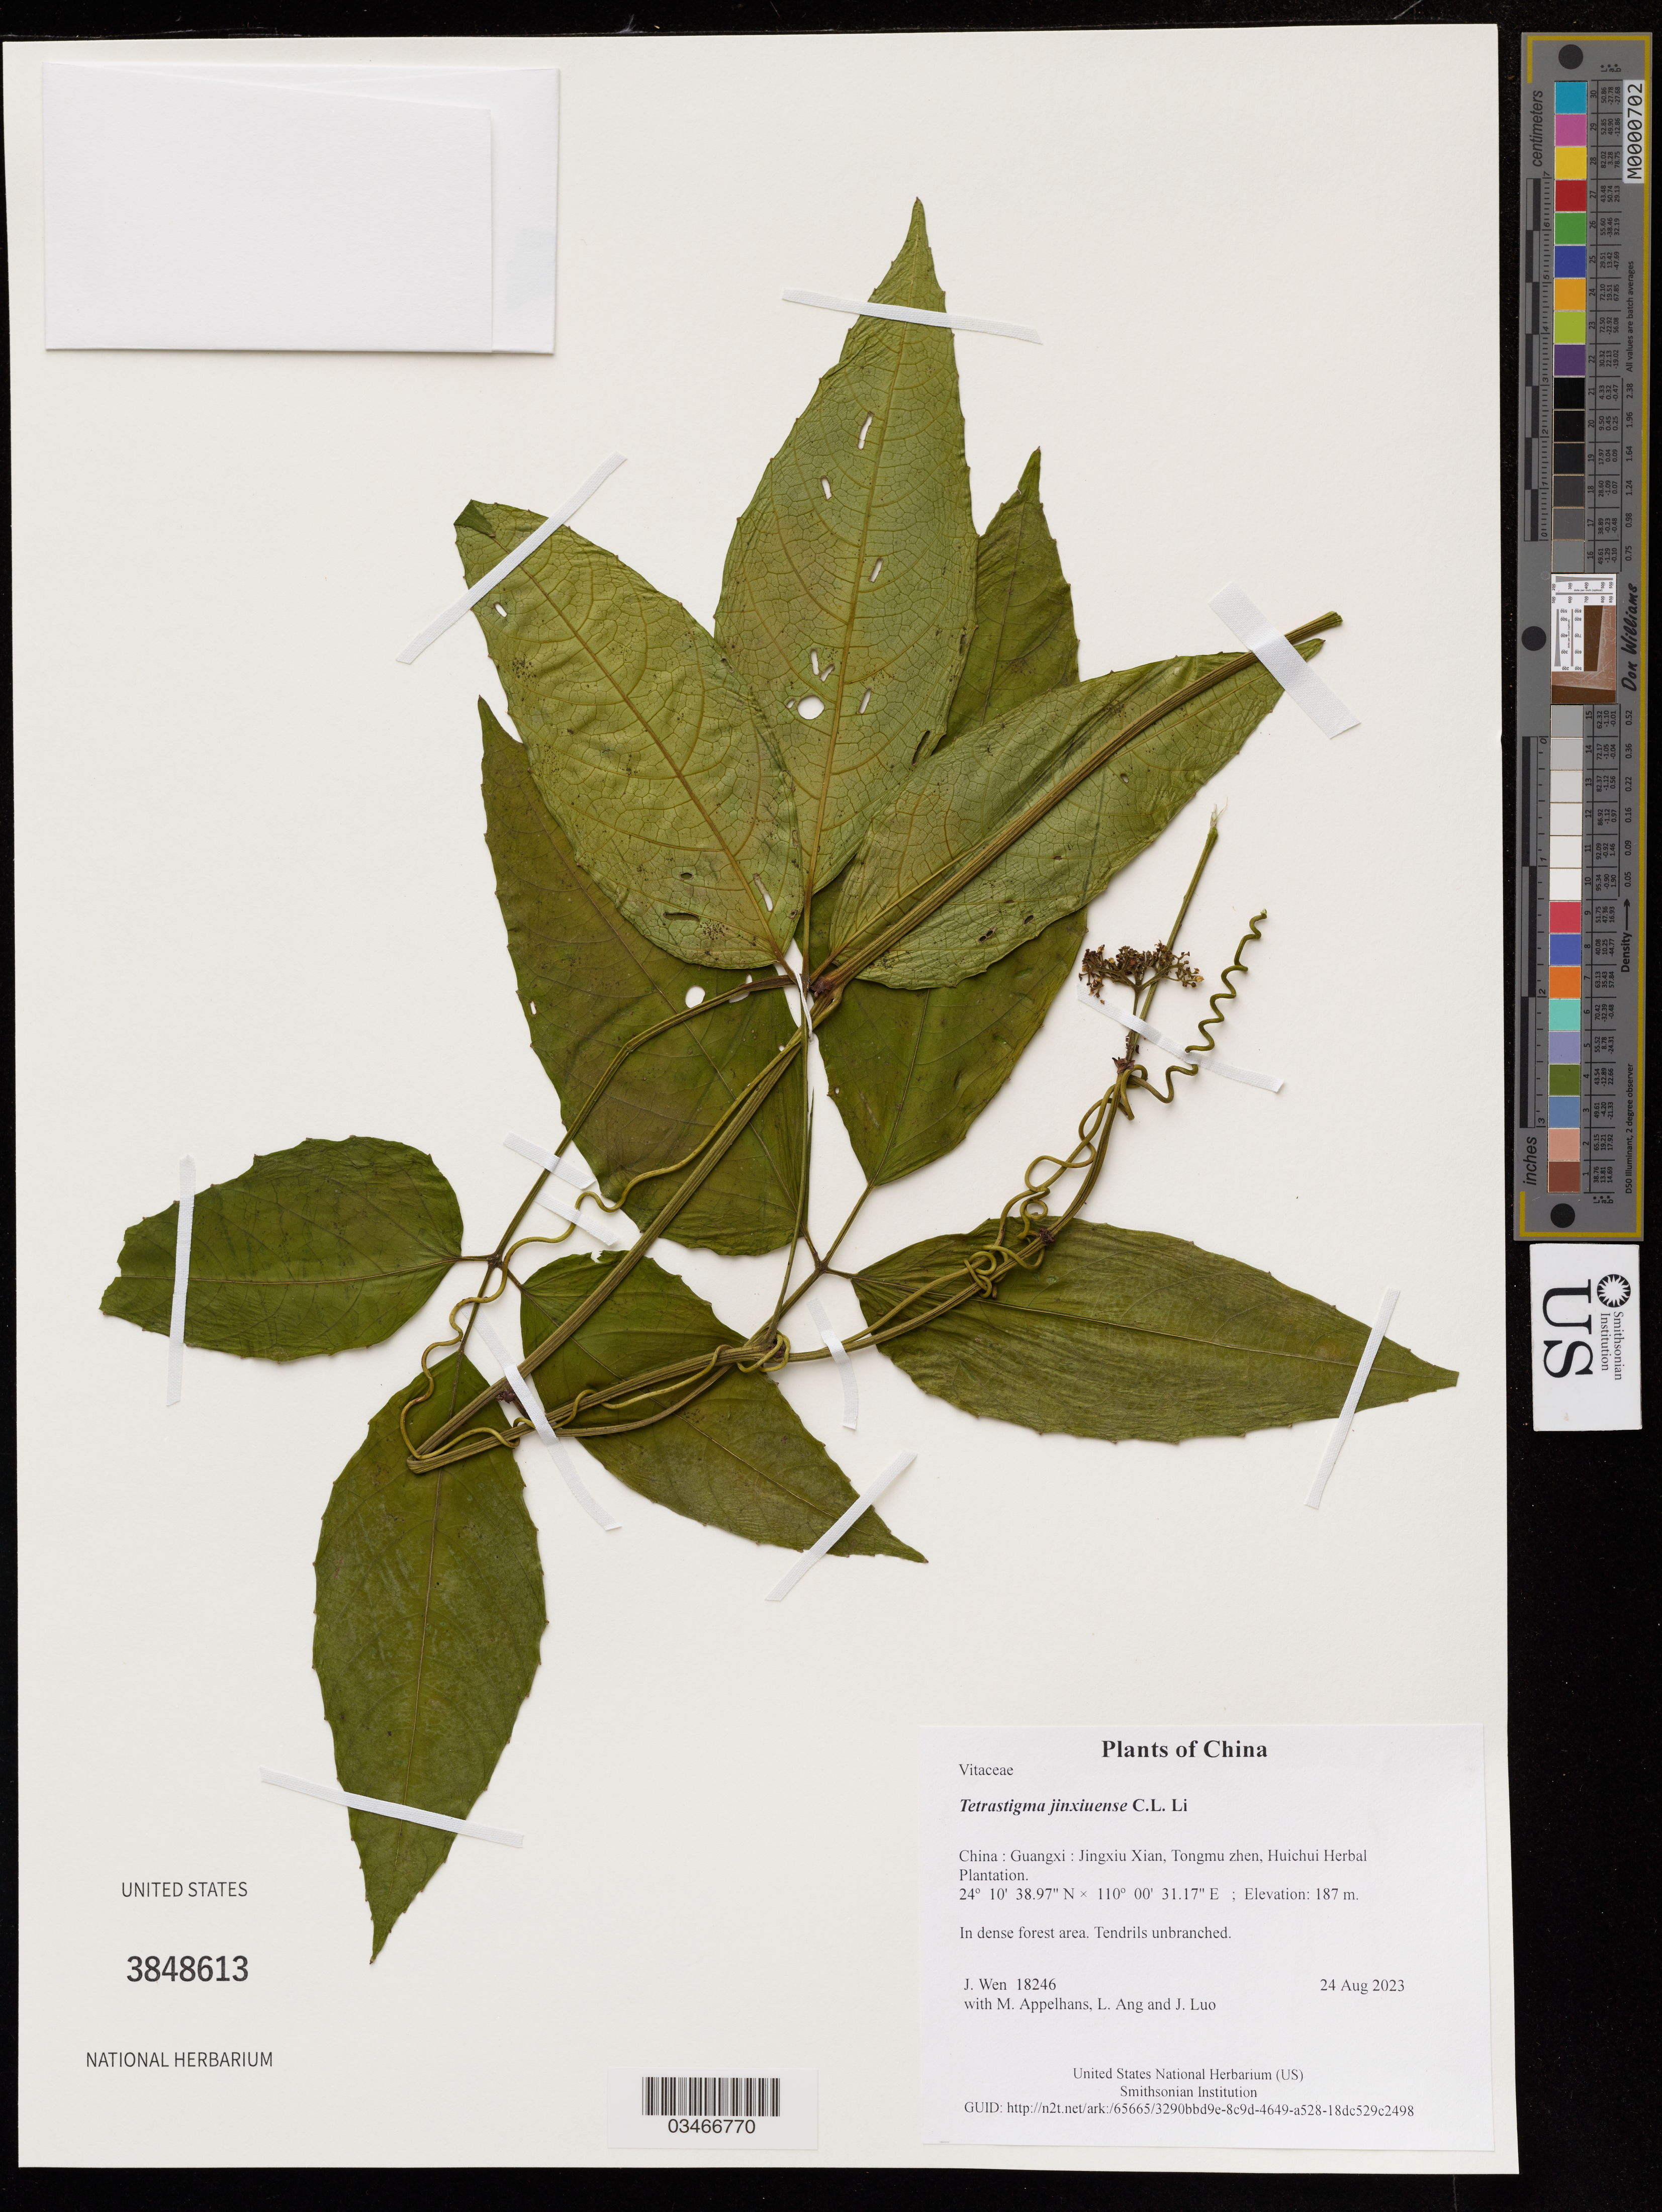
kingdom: Plantae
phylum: Tracheophyta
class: Magnoliopsida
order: Vitales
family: Vitaceae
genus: Tetrastigma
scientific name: Tetrastigma jinxiuense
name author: C.L. Li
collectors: J. Wen, M. Appelhans, L. Ang & J. Luo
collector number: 18246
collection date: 2023-08-24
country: China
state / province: Guangxi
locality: Jingxiu Xian, Tongmu zhen, Huichui Herbal Plantation.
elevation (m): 187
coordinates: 24.177491 N, 110.008657 E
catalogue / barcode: US 3848613